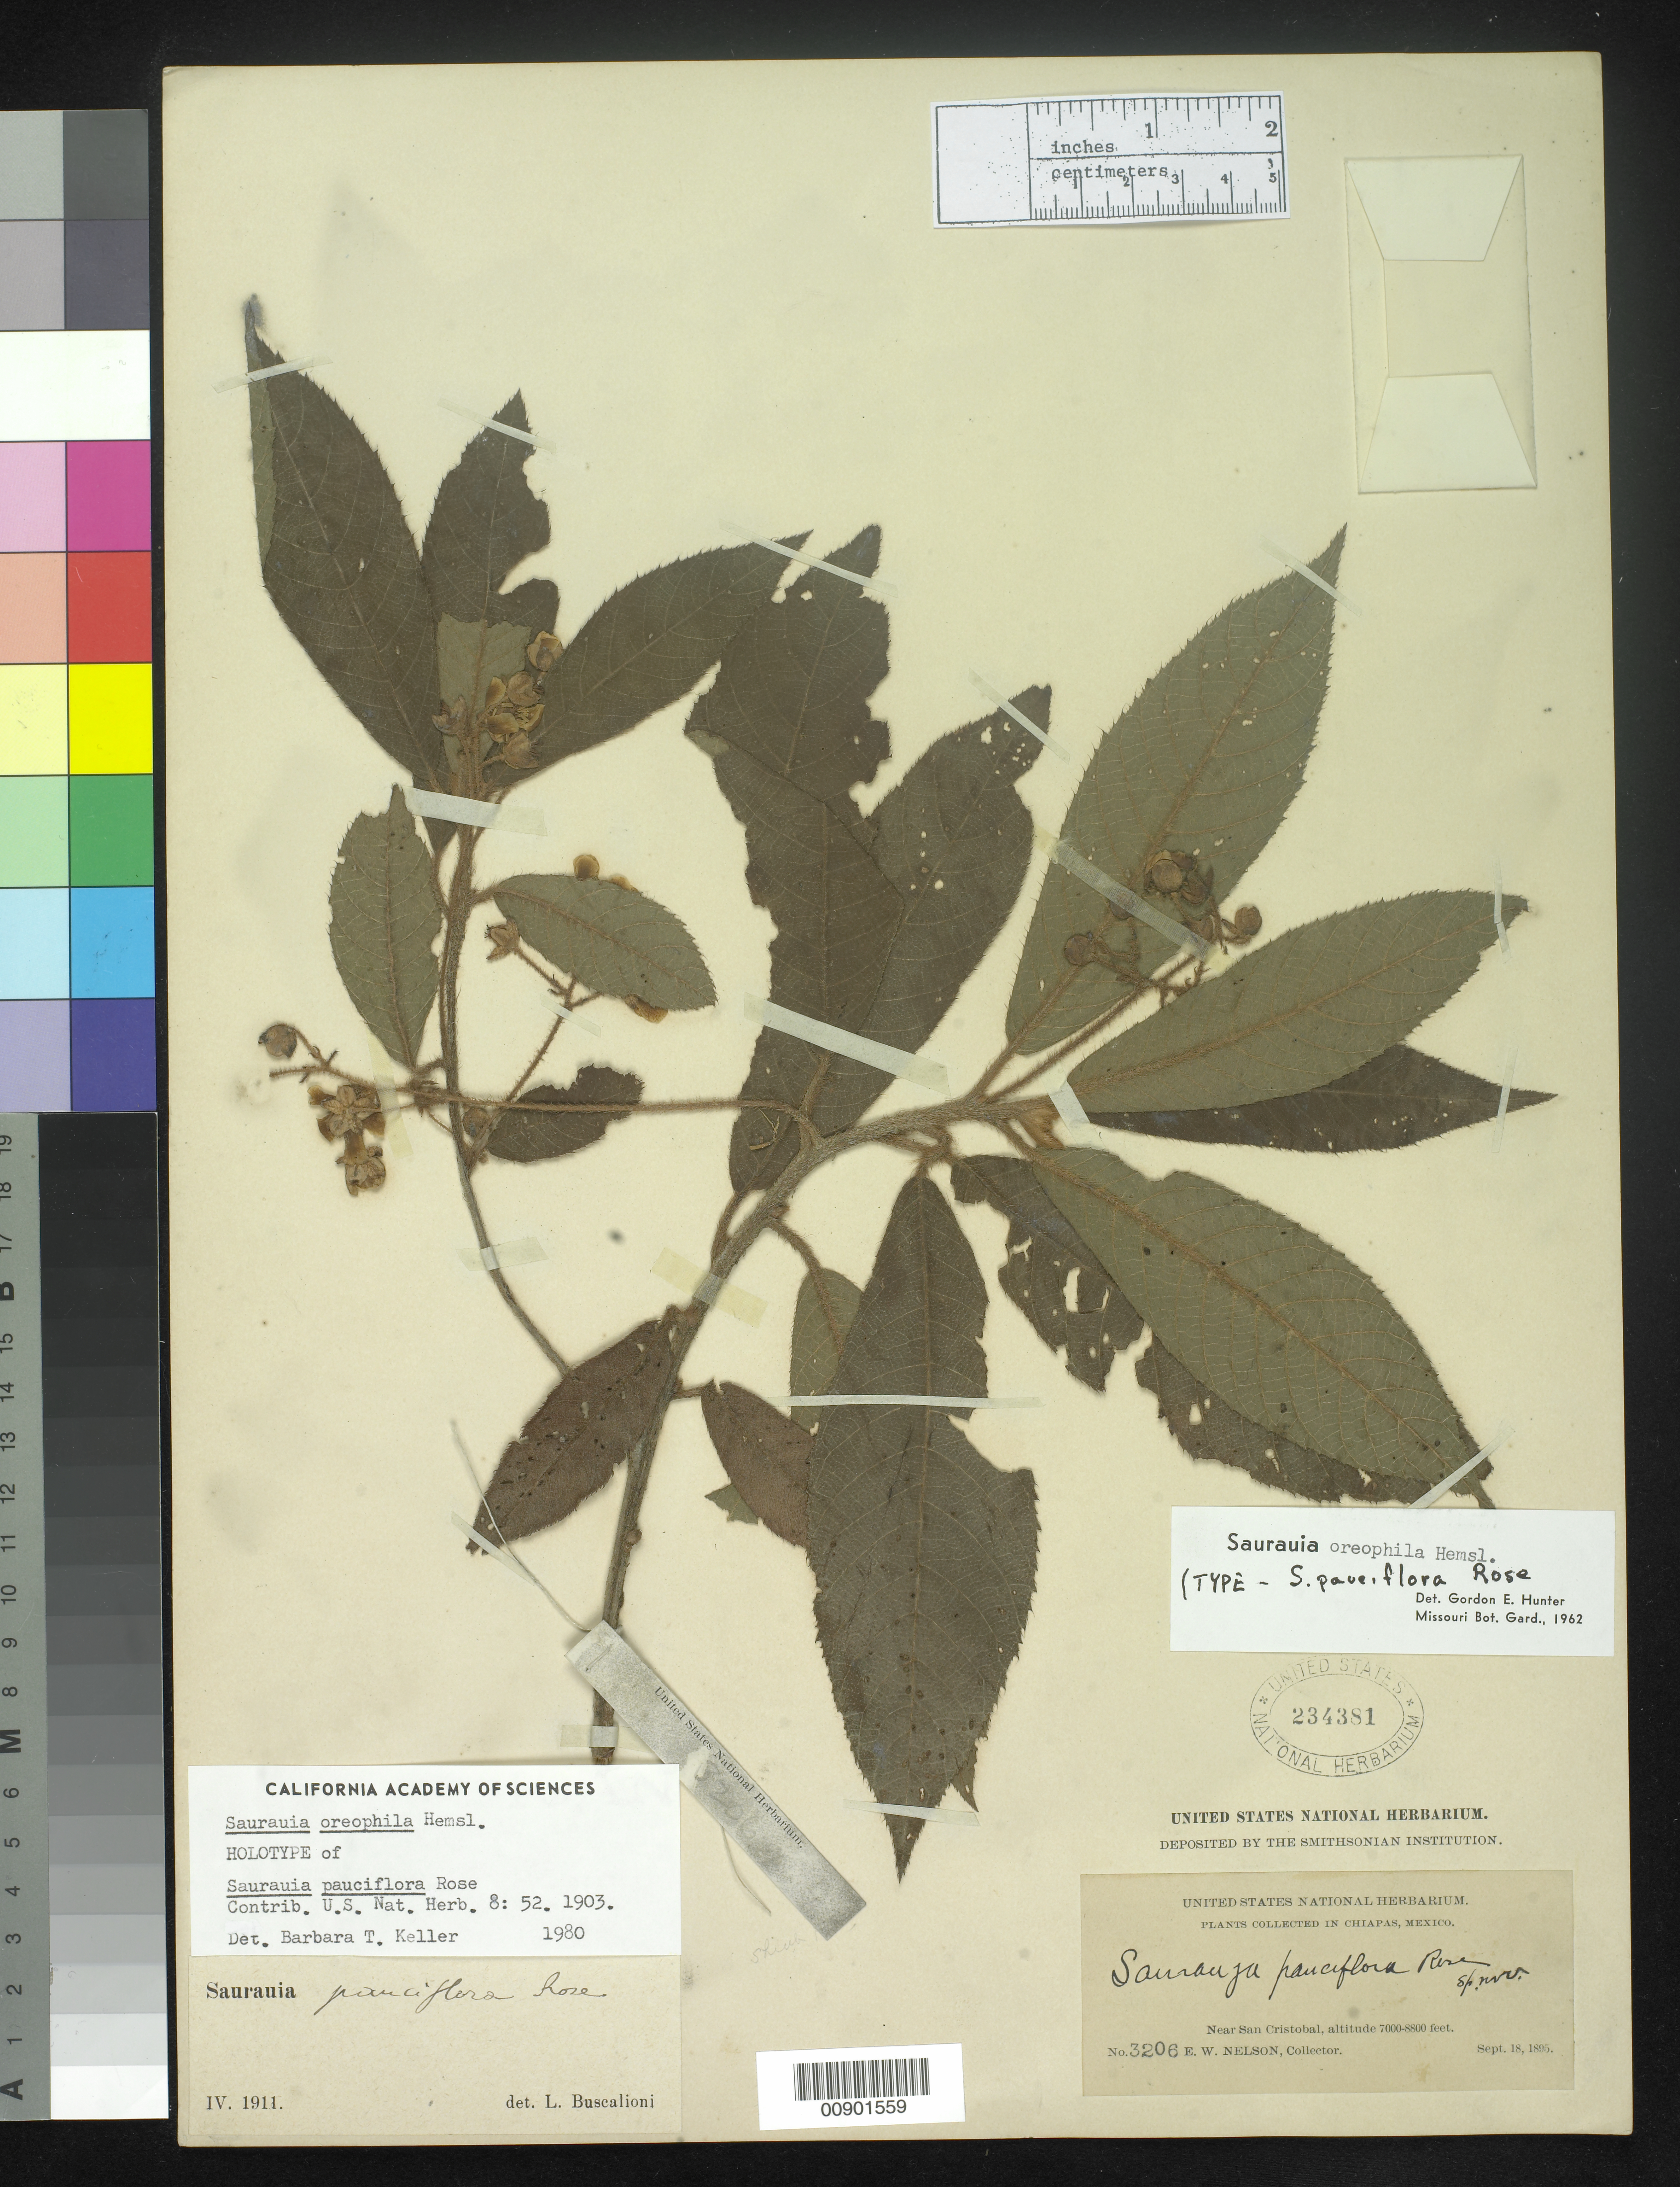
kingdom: Plantae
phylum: Tracheophyta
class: Magnoliopsida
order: Ericales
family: Actinidiaceae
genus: Saurauia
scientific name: Saurauia pauciflora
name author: Rose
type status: Holotype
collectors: E. W. Nelson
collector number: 3206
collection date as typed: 18 Sep 1895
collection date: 1895-09-18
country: Mexico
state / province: Chiapas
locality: Near San Cristobal.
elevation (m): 2100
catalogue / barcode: US 234381